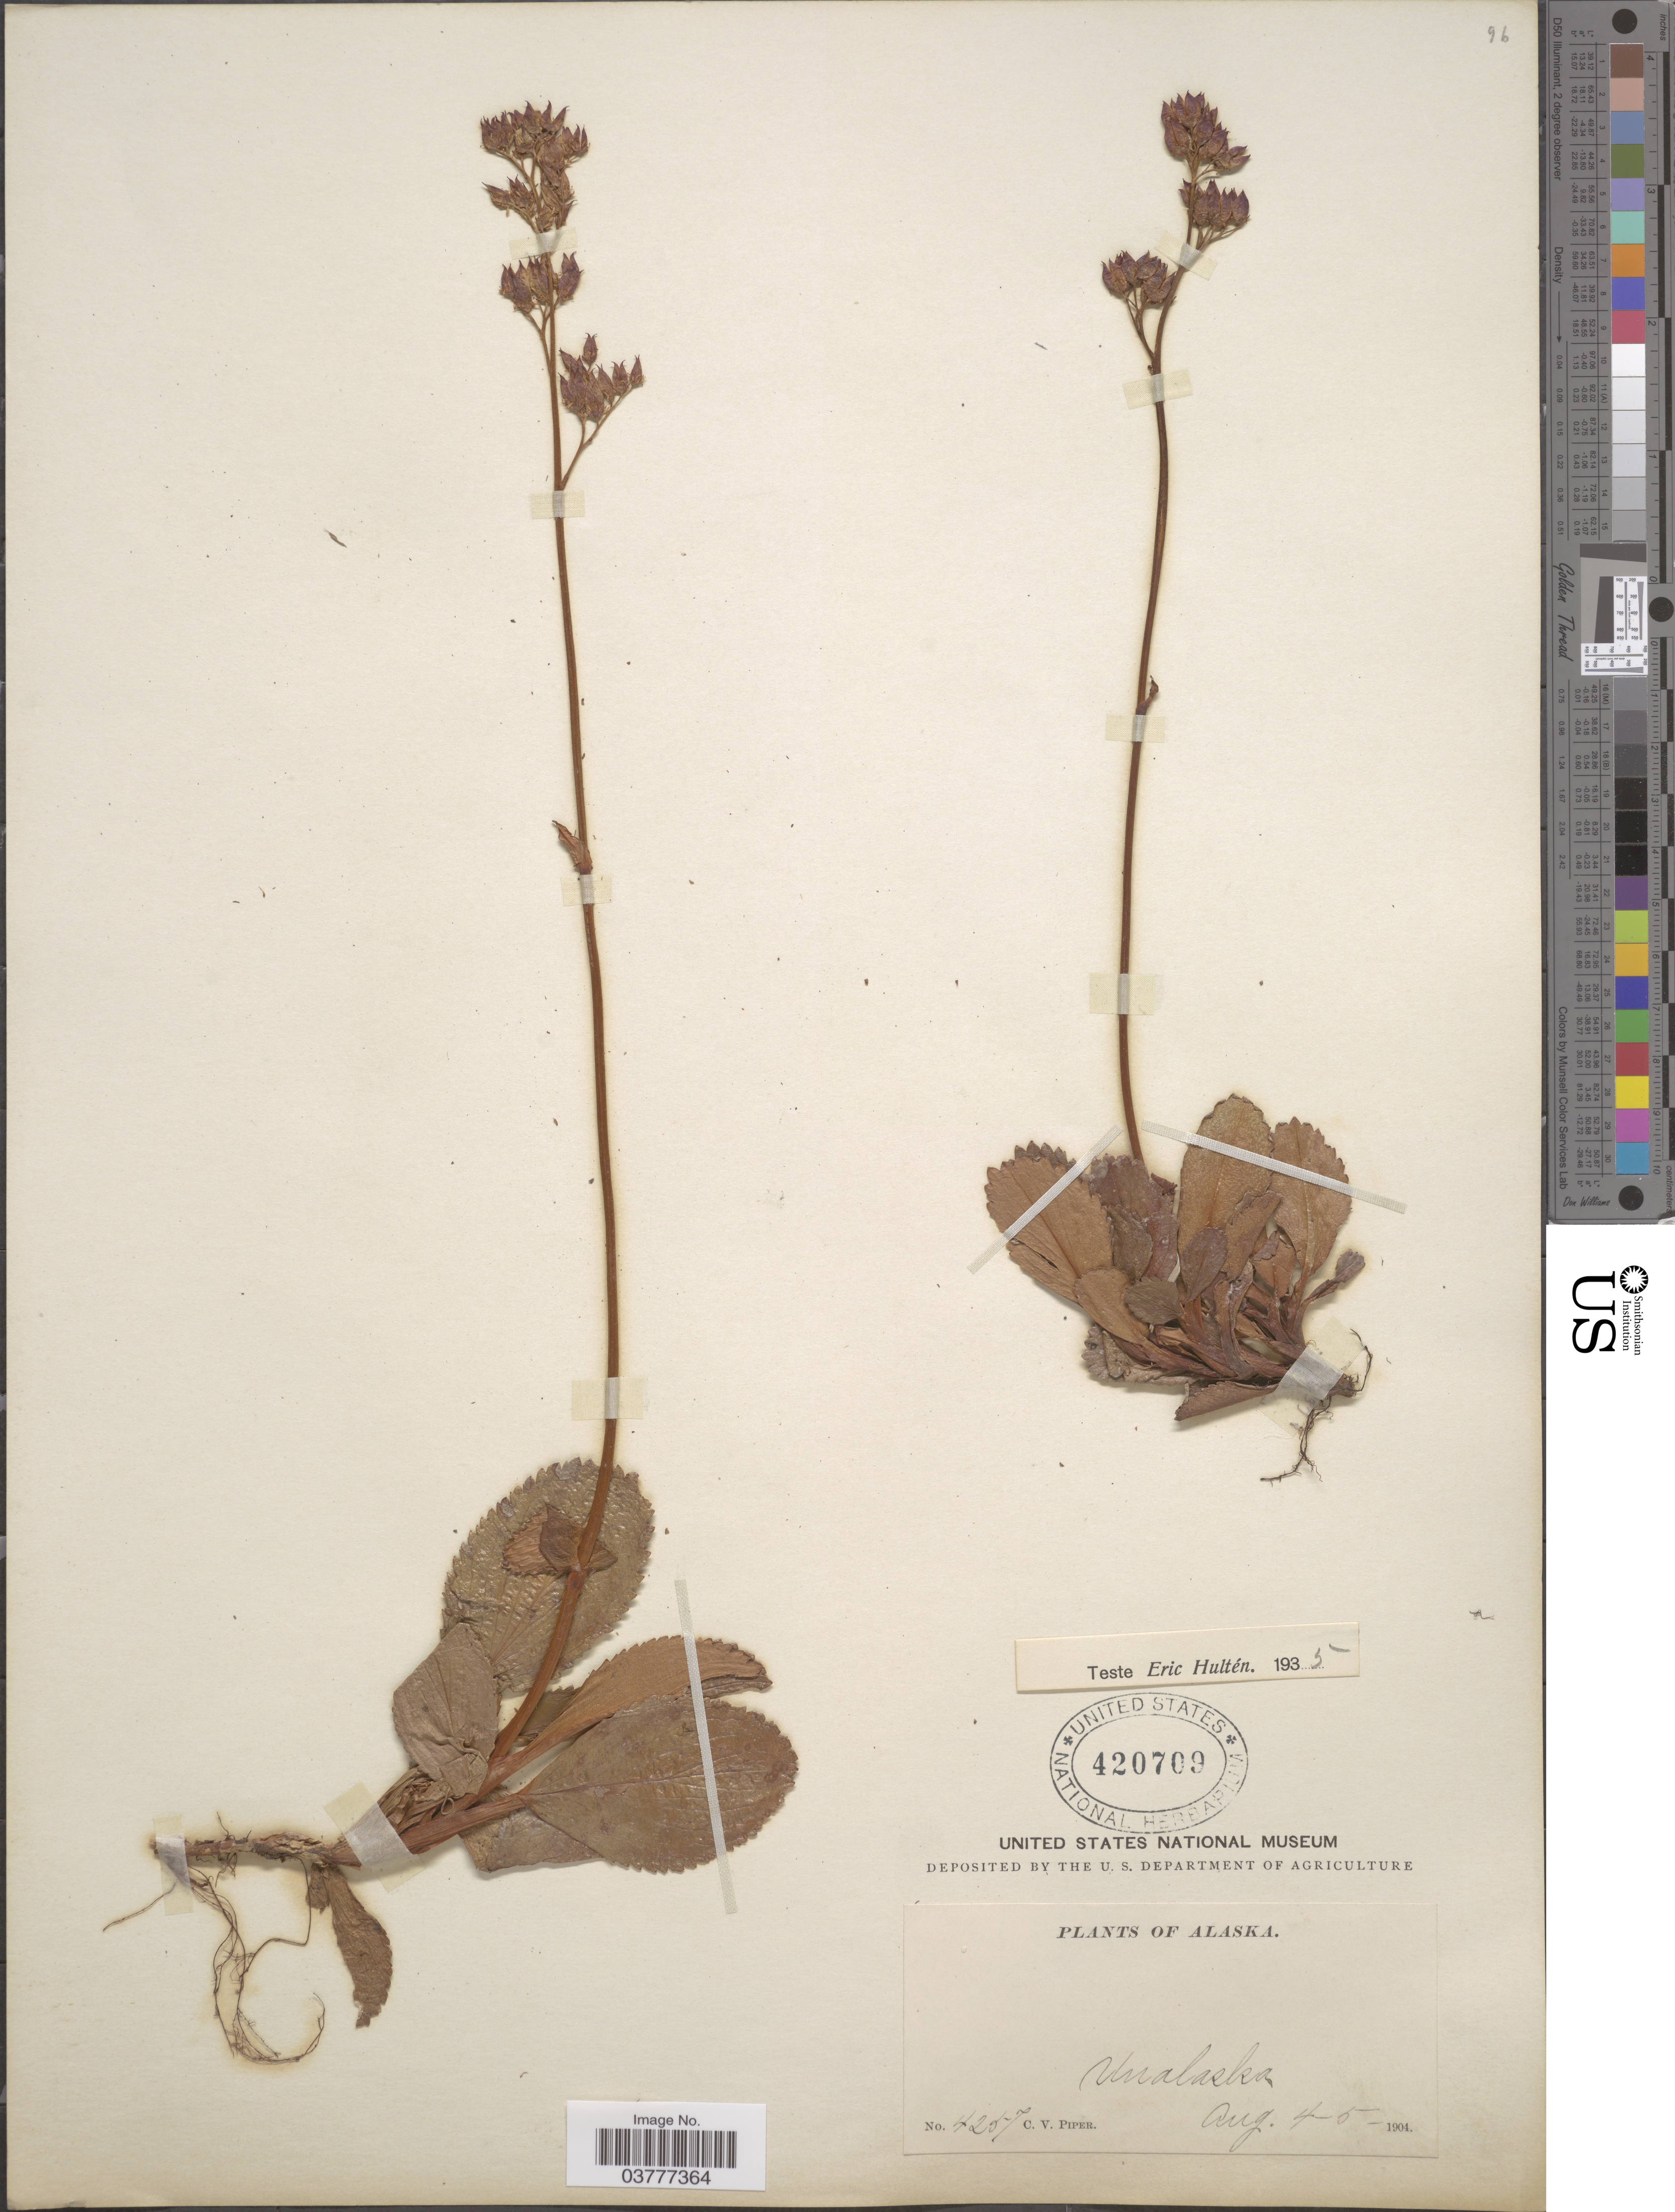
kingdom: Plantae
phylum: Tracheophyta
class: Magnoliopsida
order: Saxifragales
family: Saxifragaceae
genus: Leptarrhena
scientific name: Leptarrhena pyrolifolia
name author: (D. Don) Ser.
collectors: C. V. Piper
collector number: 4257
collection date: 1904-08-04/1904-08-05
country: United States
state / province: Alaska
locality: Unalaska.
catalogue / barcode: US 420709